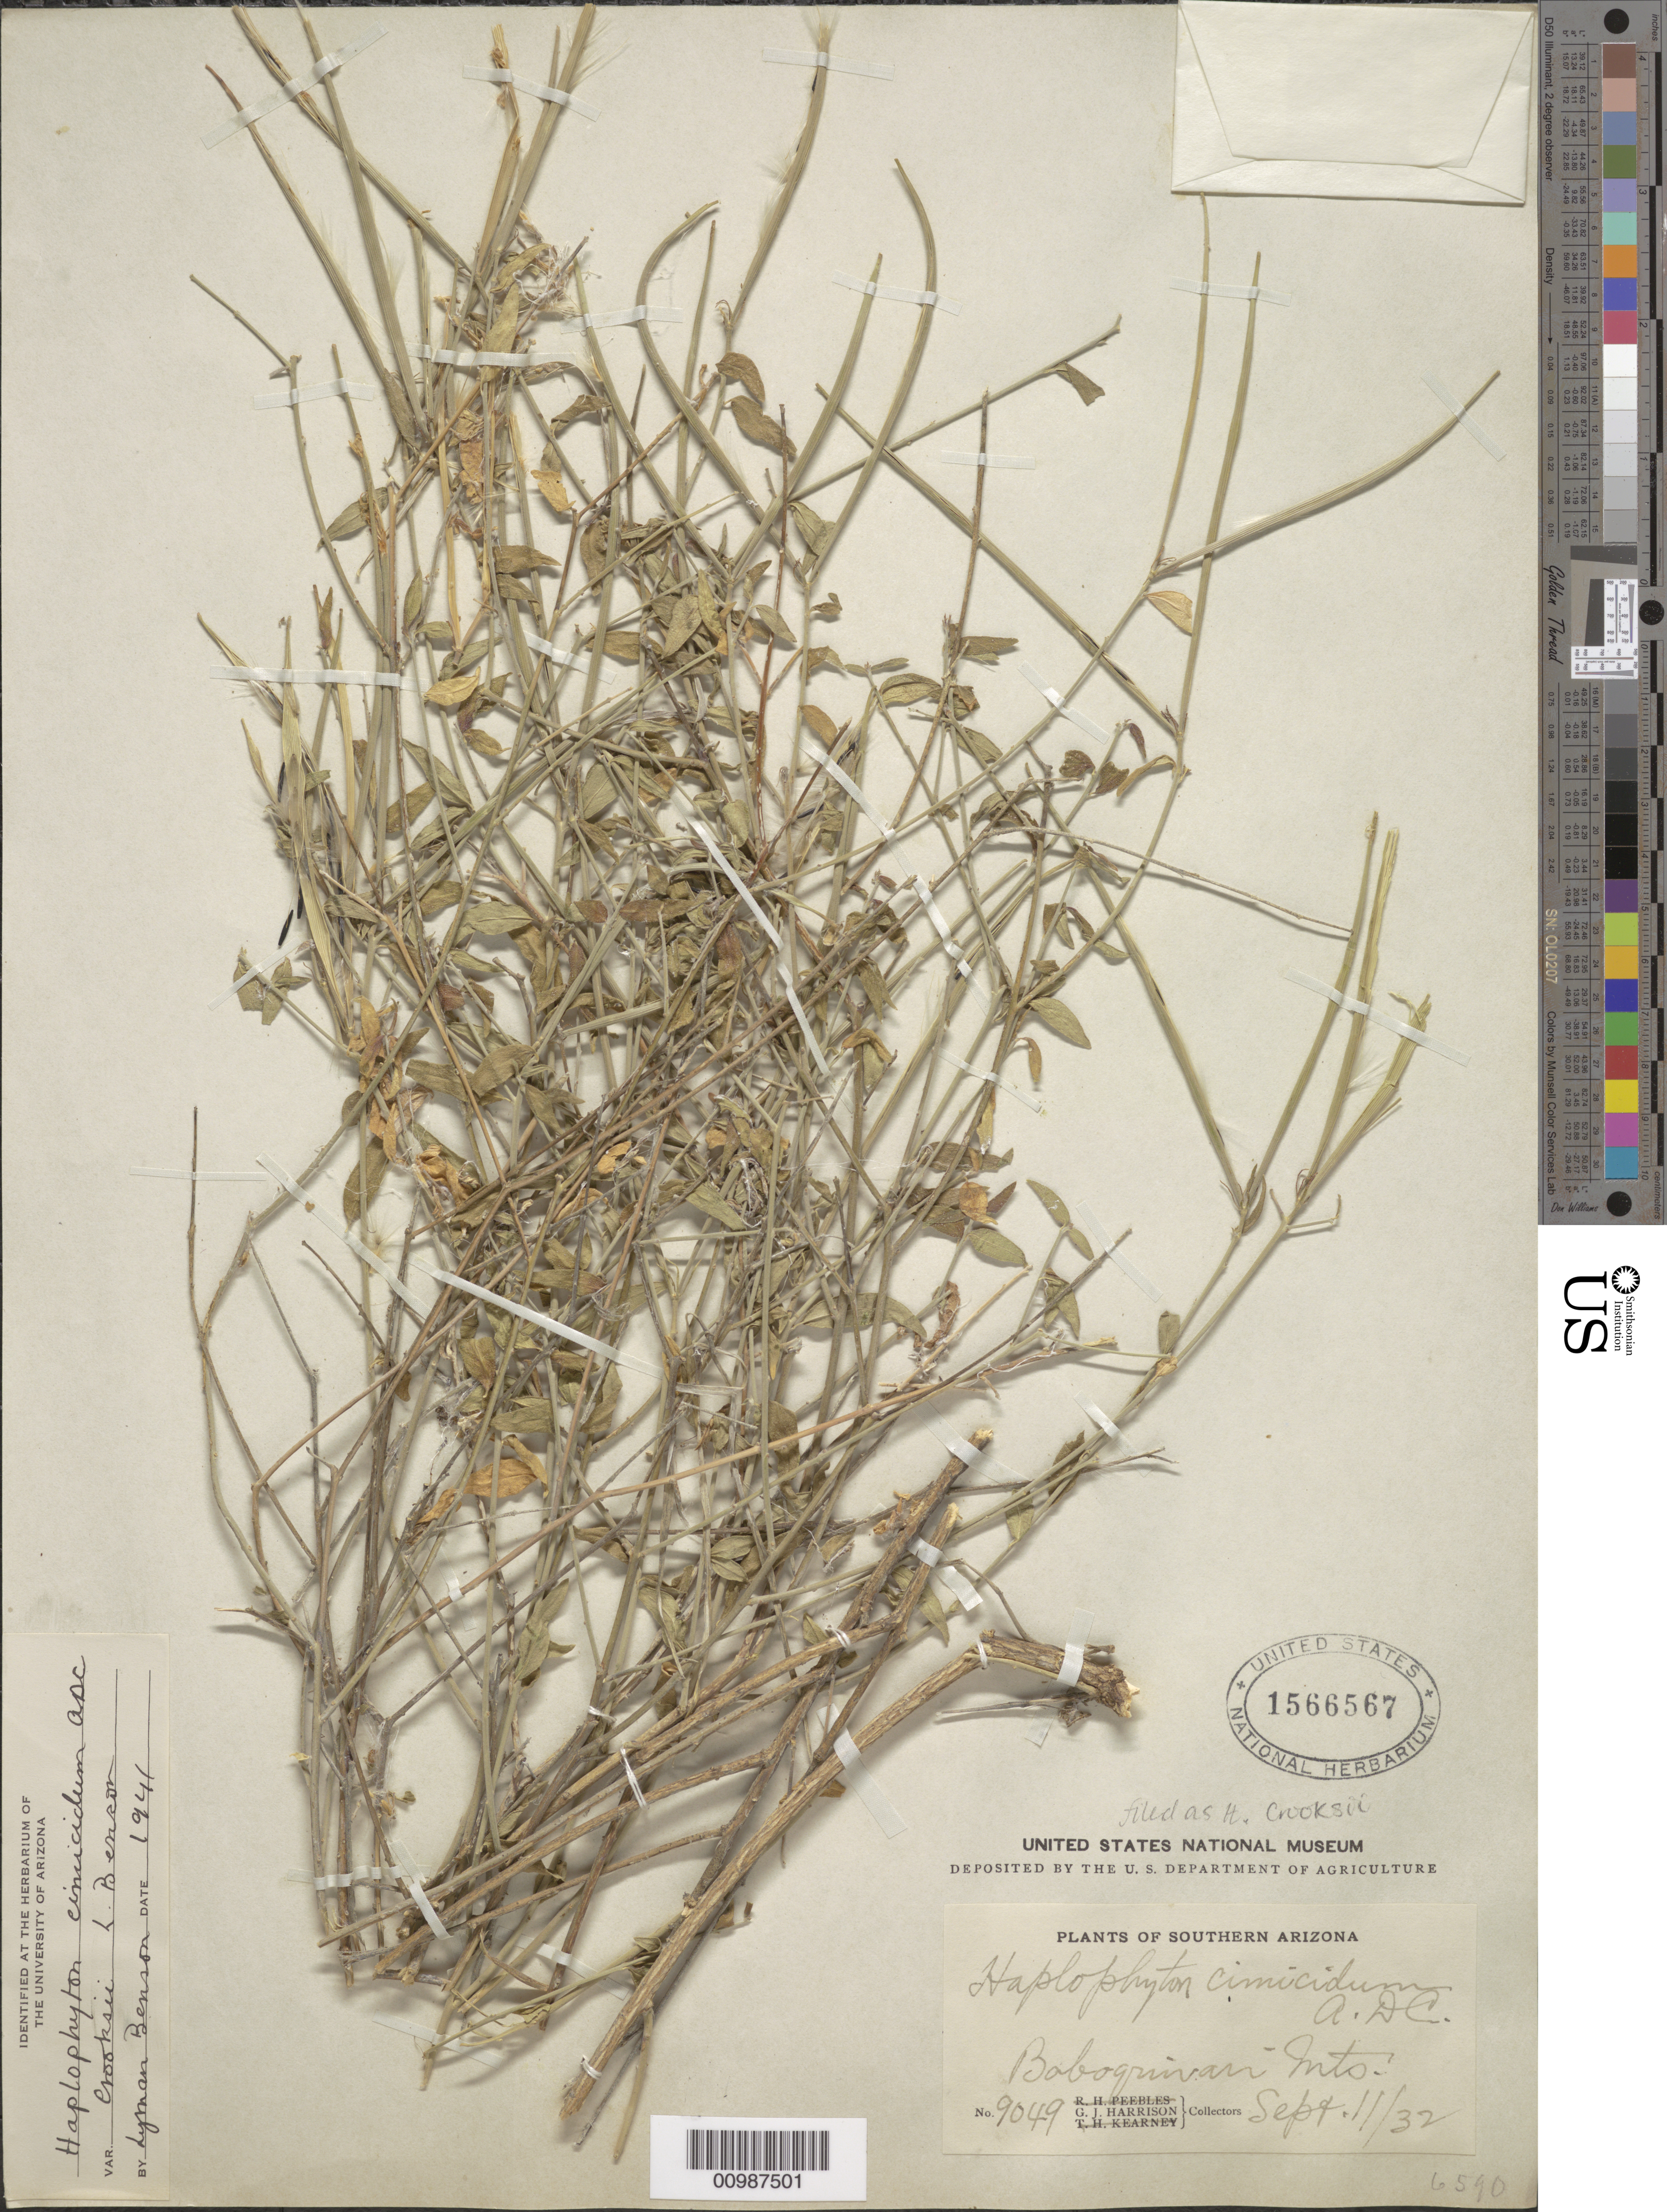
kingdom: Plantae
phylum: Tracheophyta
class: Magnoliopsida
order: Gentianales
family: Apocynaceae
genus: Haplophyton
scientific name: Haplophyton crooksii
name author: (L.D. Benson) L.D. Benson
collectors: G. J. Harrison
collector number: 9049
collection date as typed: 11 Sep 1932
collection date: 1932-09-11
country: United States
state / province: Arizona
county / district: Pima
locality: Baboquivari Mountains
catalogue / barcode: US 1566567